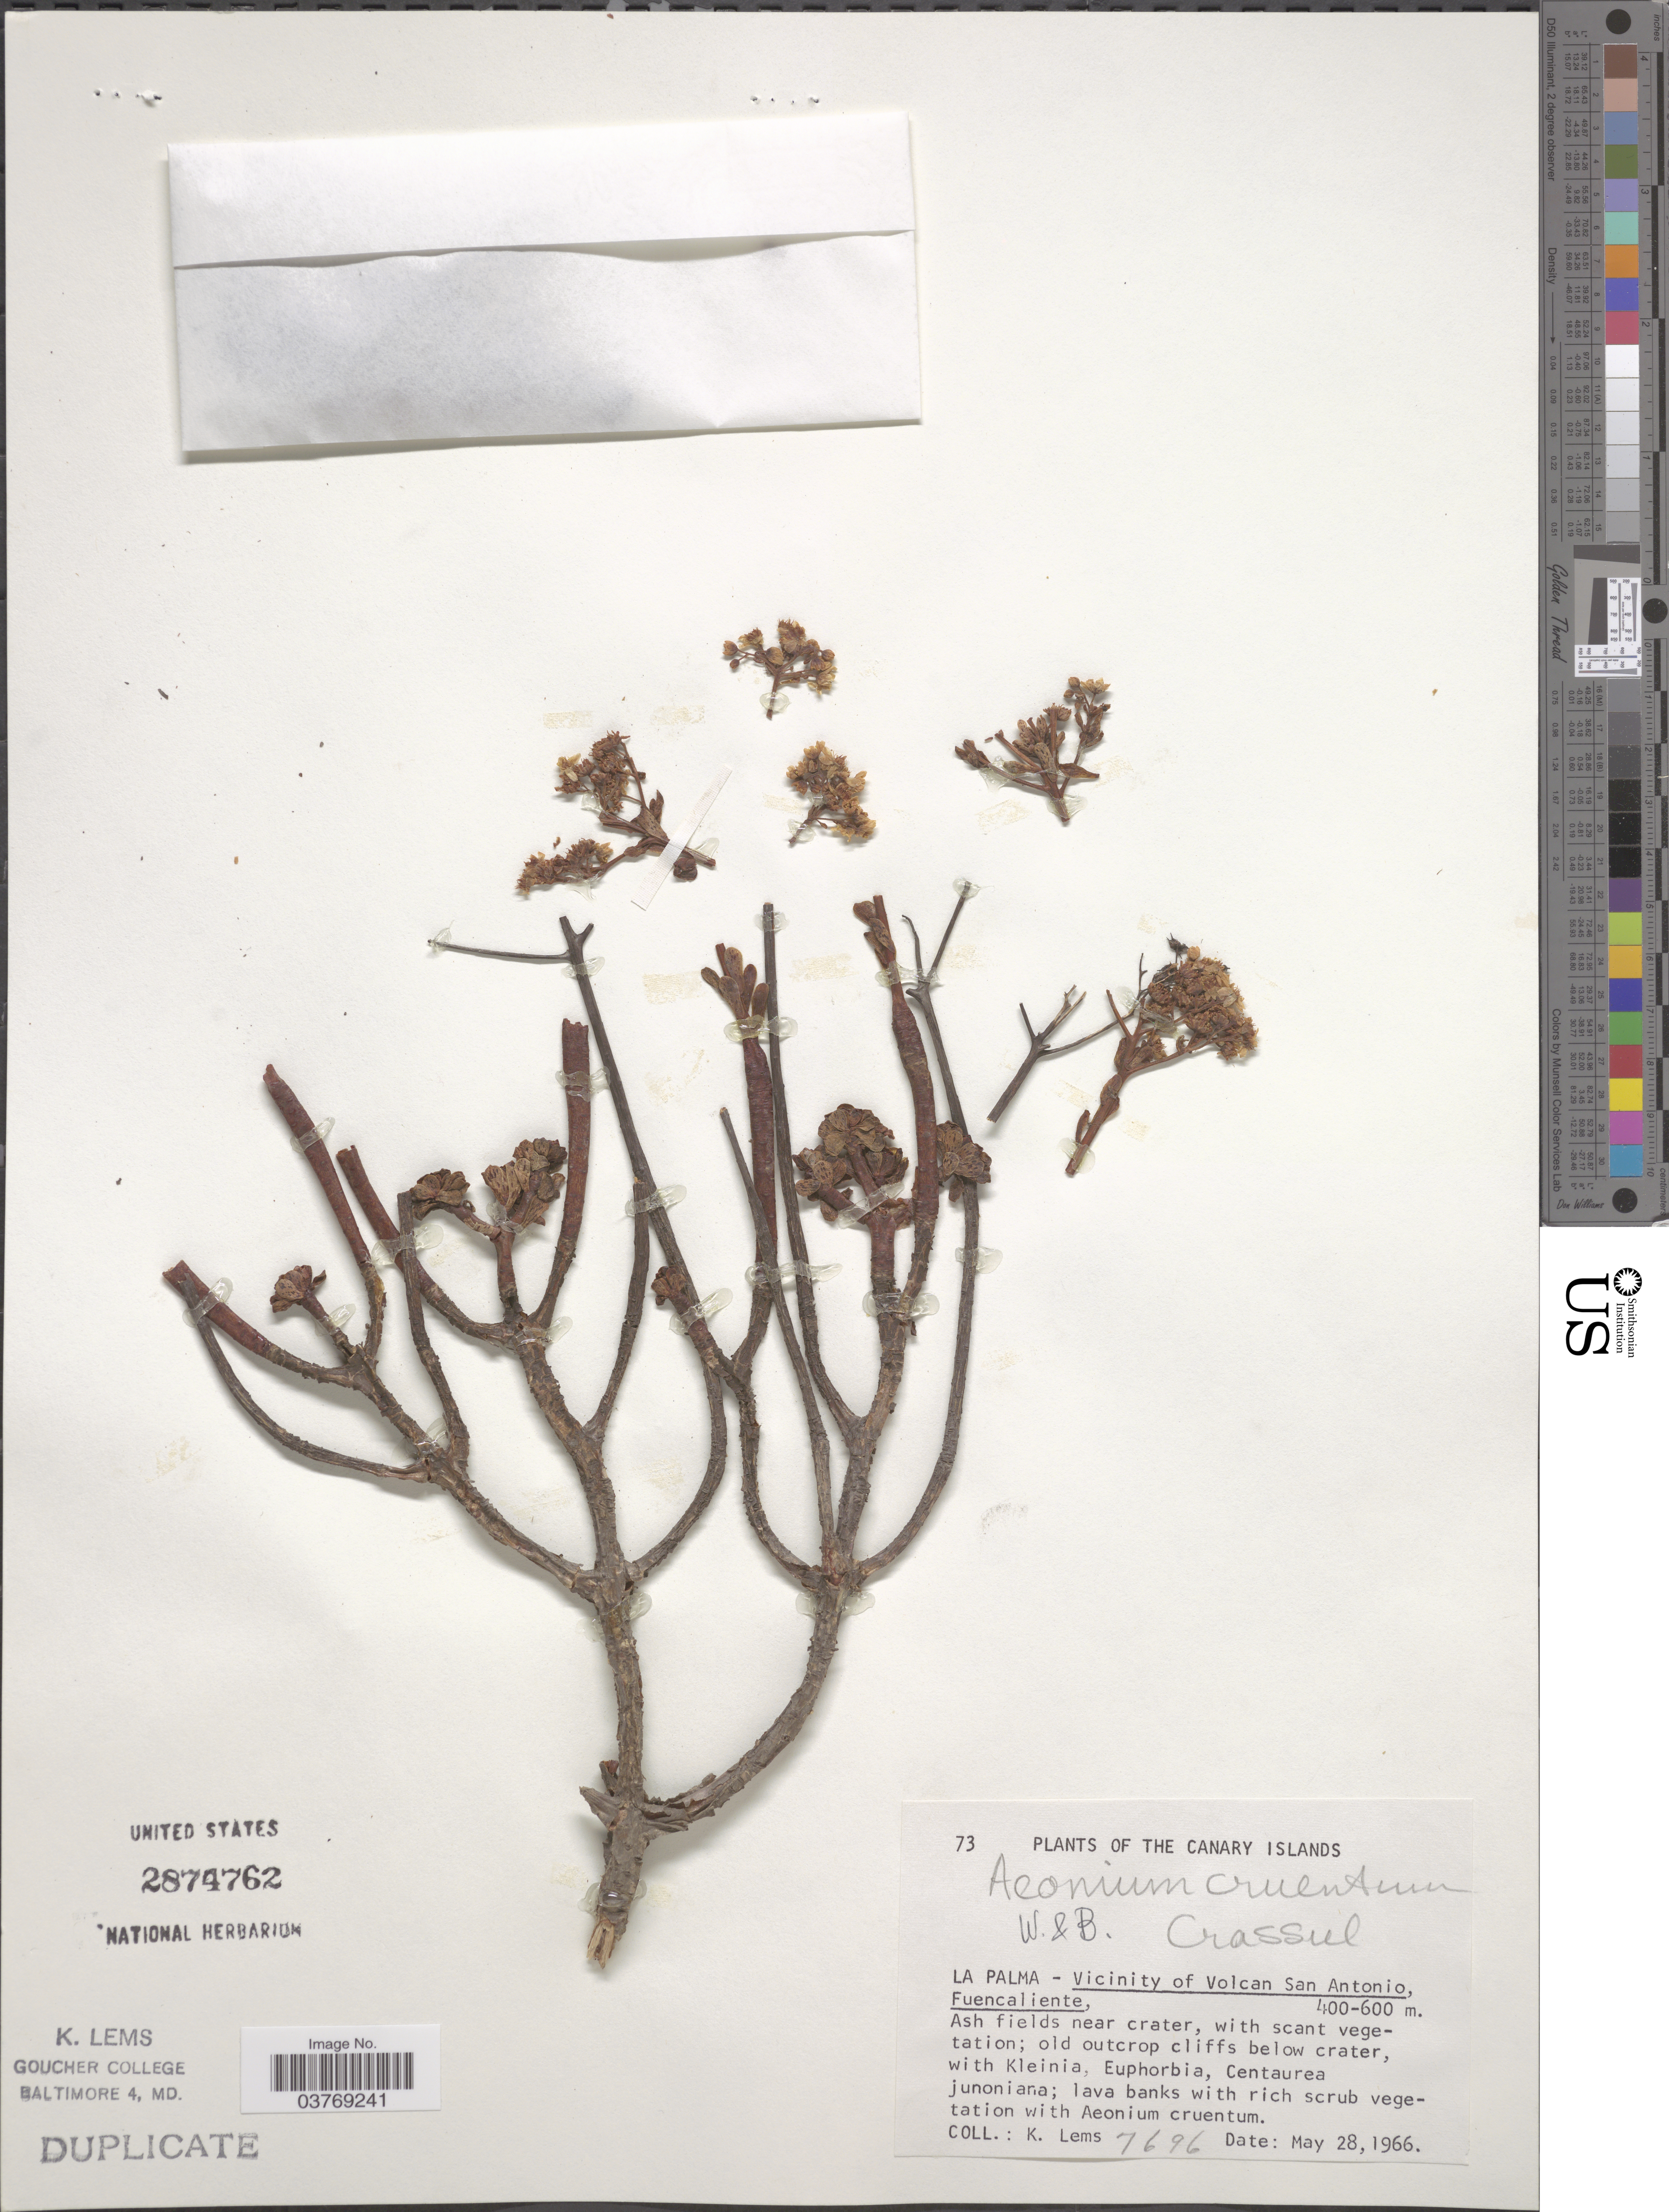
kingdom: Plantae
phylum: Tracheophyta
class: Magnoliopsida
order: Saxifragales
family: Crassulaceae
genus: Aeonium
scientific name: Aeonium cruentum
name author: Webb & Berthel.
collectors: K. Lems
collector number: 7696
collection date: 1966-05-28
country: Spain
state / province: Canarias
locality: The Canary Islands. La Palma - Vicinity of Volcan San Antonio, Fuencaliente. Ash fields near crater.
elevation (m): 400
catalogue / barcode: US 2874762